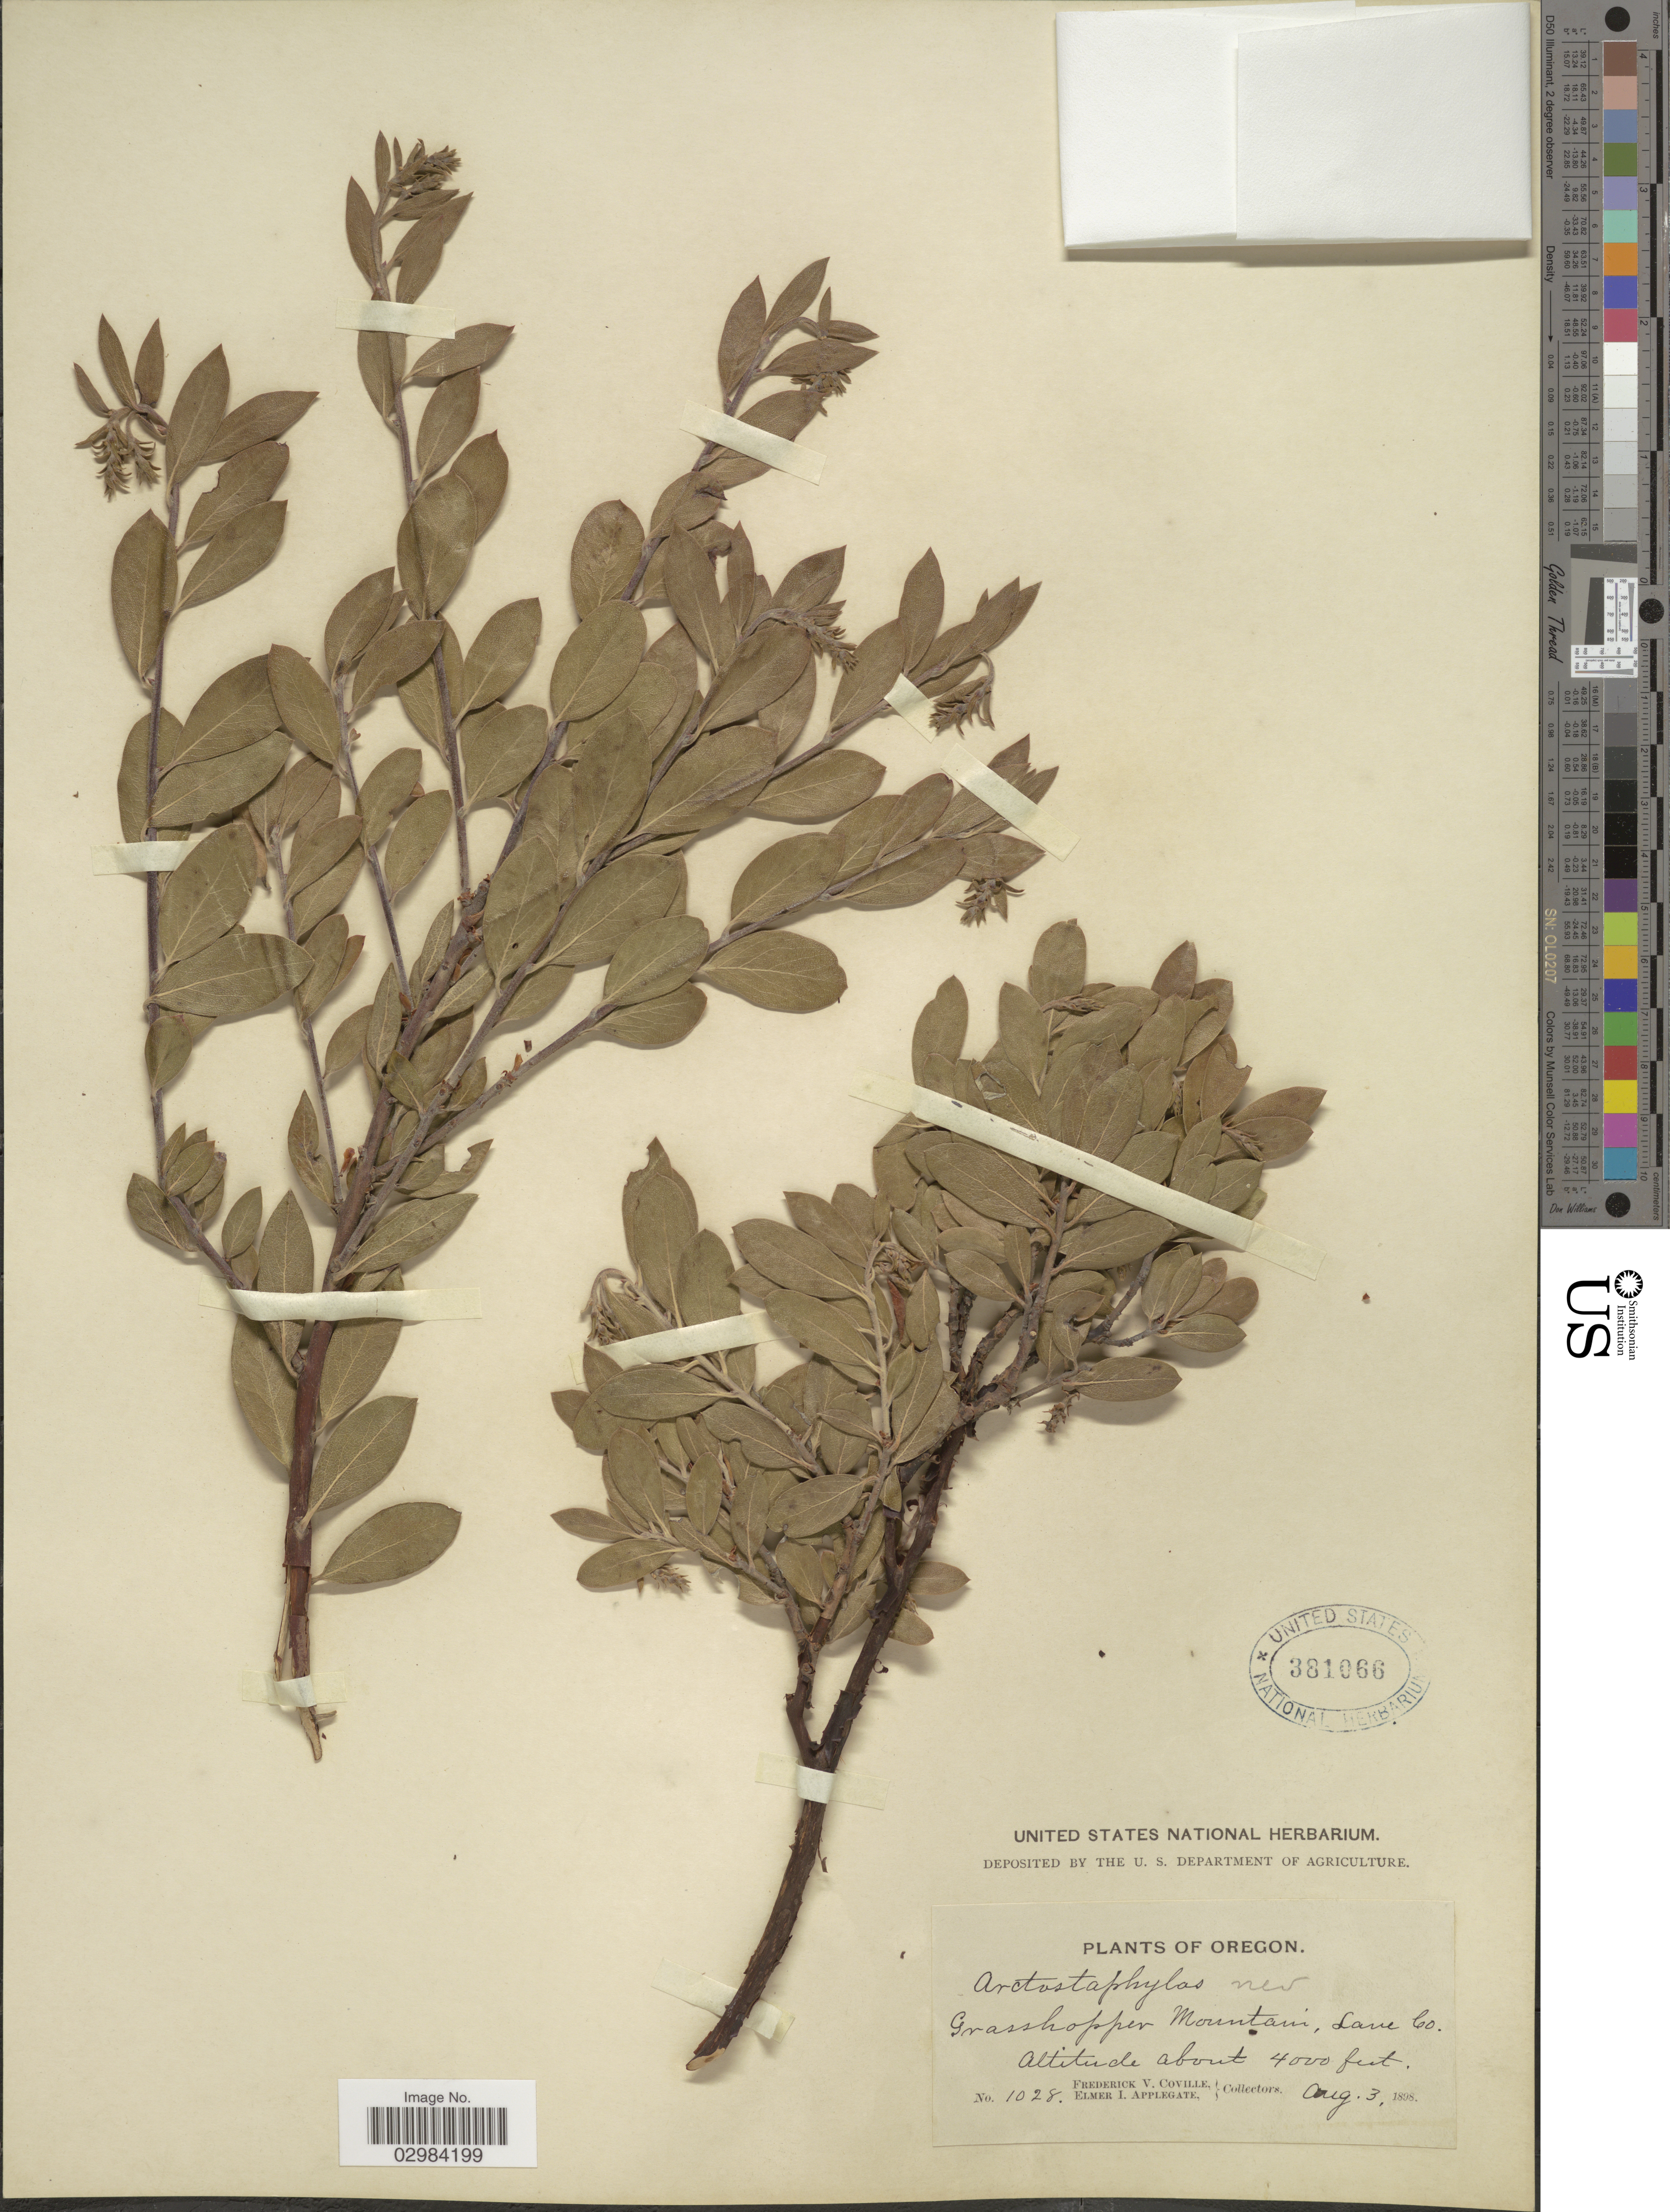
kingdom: Plantae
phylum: Tracheophyta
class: Magnoliopsida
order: Ericales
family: Ericaceae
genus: Arctostaphylos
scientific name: Arctostaphylos nevadensis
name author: A. Gray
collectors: F. V. Coville & E. I. Applegate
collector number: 1028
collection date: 1898-08-03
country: United States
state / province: Oregon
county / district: Lane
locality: Grasshopper Mountain, Lane Co.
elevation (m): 1219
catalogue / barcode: US 381066